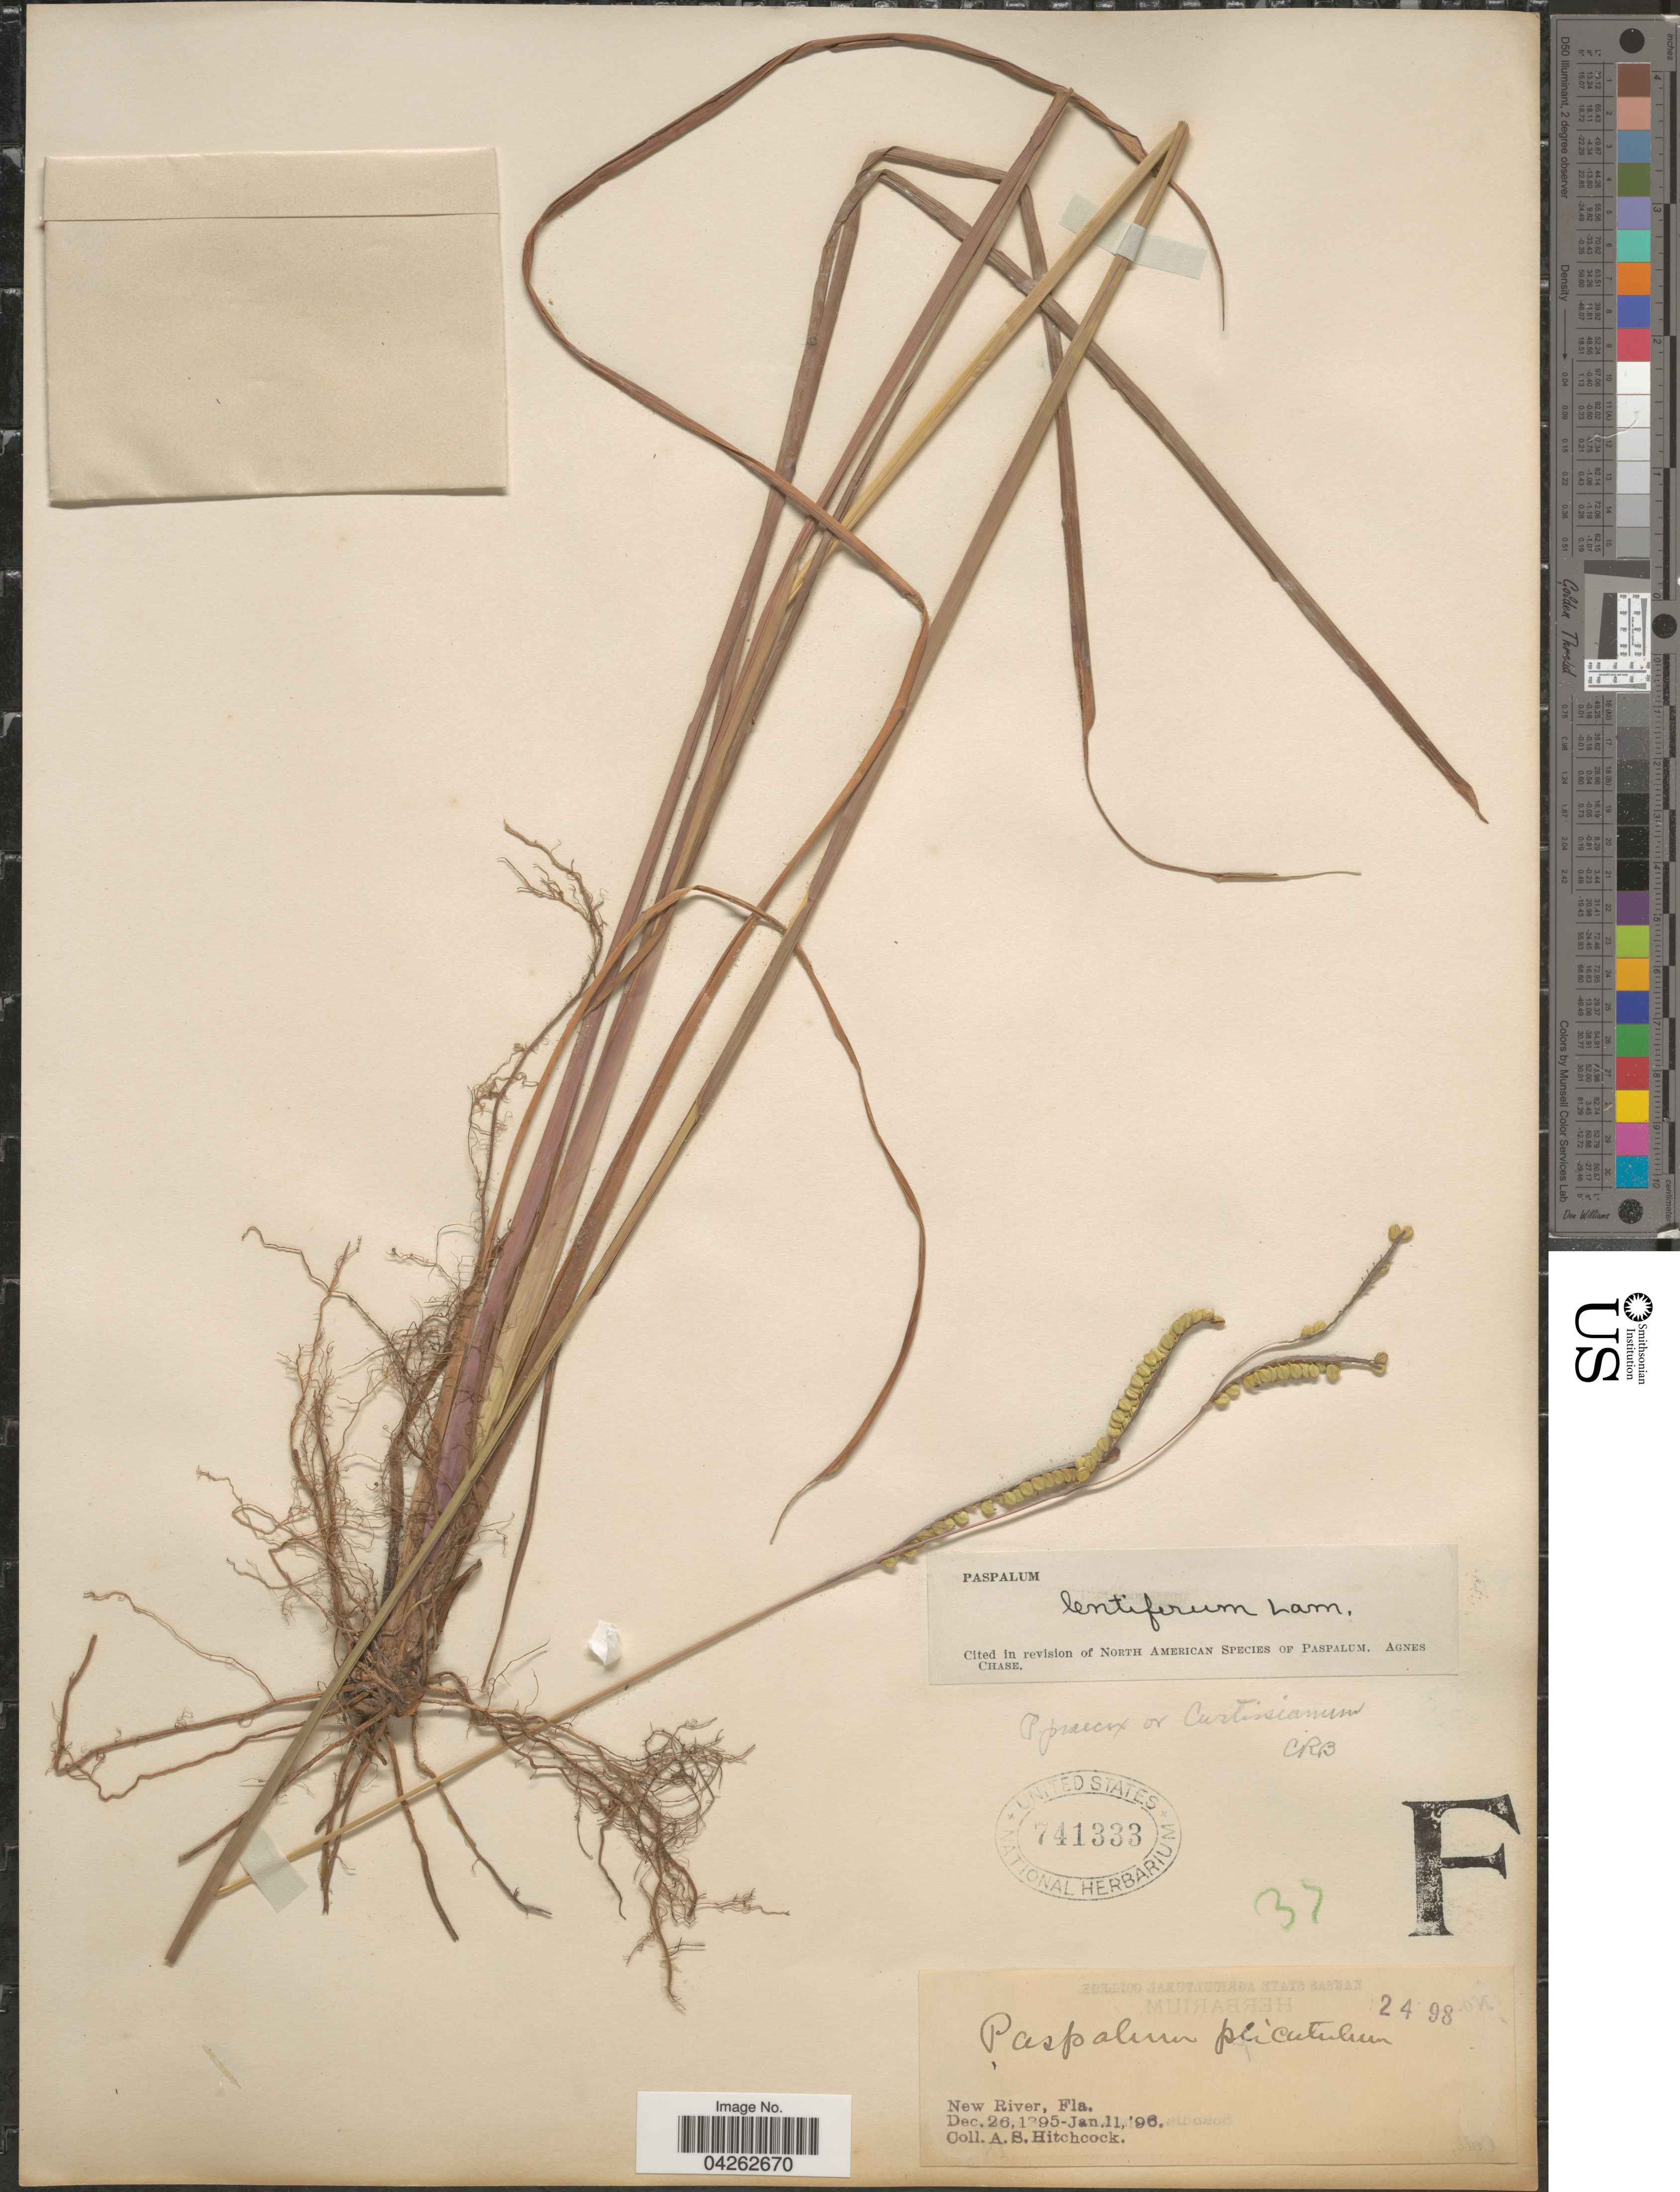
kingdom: Plantae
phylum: Tracheophyta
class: Liliopsida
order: Poales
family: Poaceae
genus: Paspalum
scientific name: Paspalum lentiferum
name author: Lam.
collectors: A. S. Hitchcock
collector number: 2498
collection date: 1895-12-26/1896-01-11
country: United States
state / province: Florida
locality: New River.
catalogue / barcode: US 741333